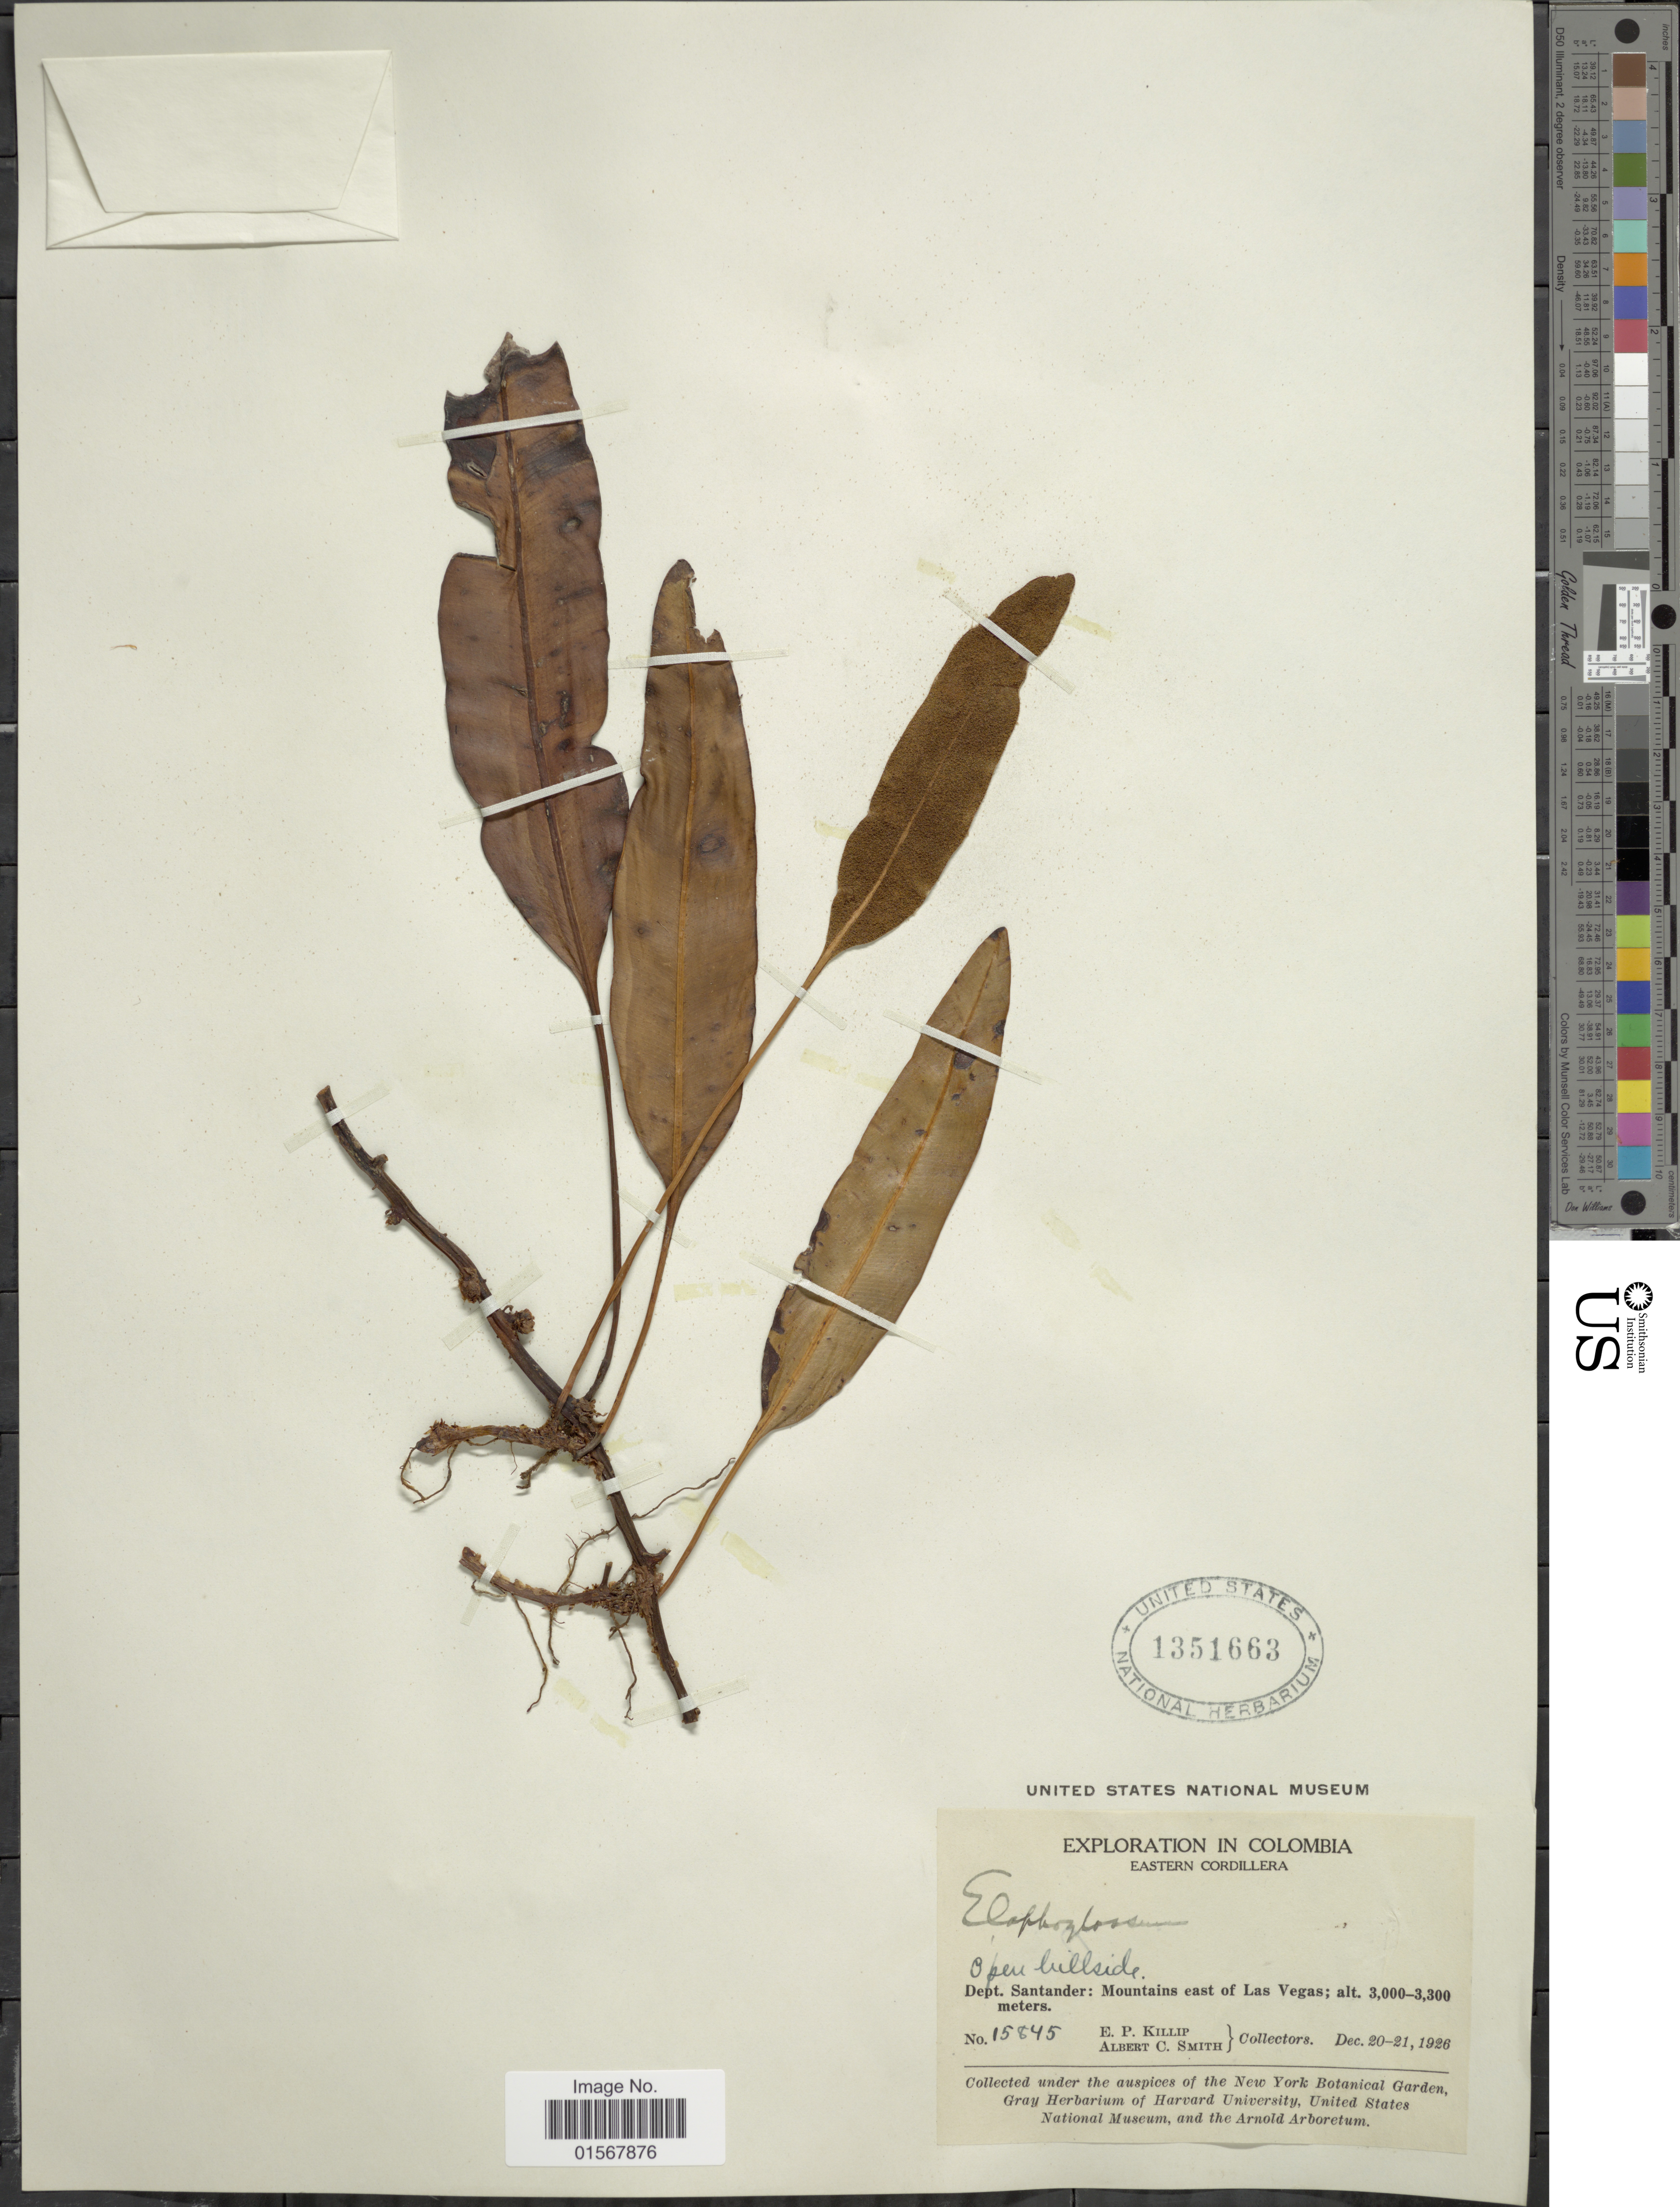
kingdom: Plantae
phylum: Tracheophyta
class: Polypodiopsida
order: Polypodiales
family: Dryopteridaceae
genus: Elaphoglossum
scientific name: Elaphoglossum sp.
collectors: E. P. Killip & A. C. Smith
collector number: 15845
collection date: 1926-12-20/1926-12-21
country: Colombia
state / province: Santander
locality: Eastern Cordillera, Dept. Santander: Mountains east of Las Vegas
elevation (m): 3000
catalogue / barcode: US 1351663